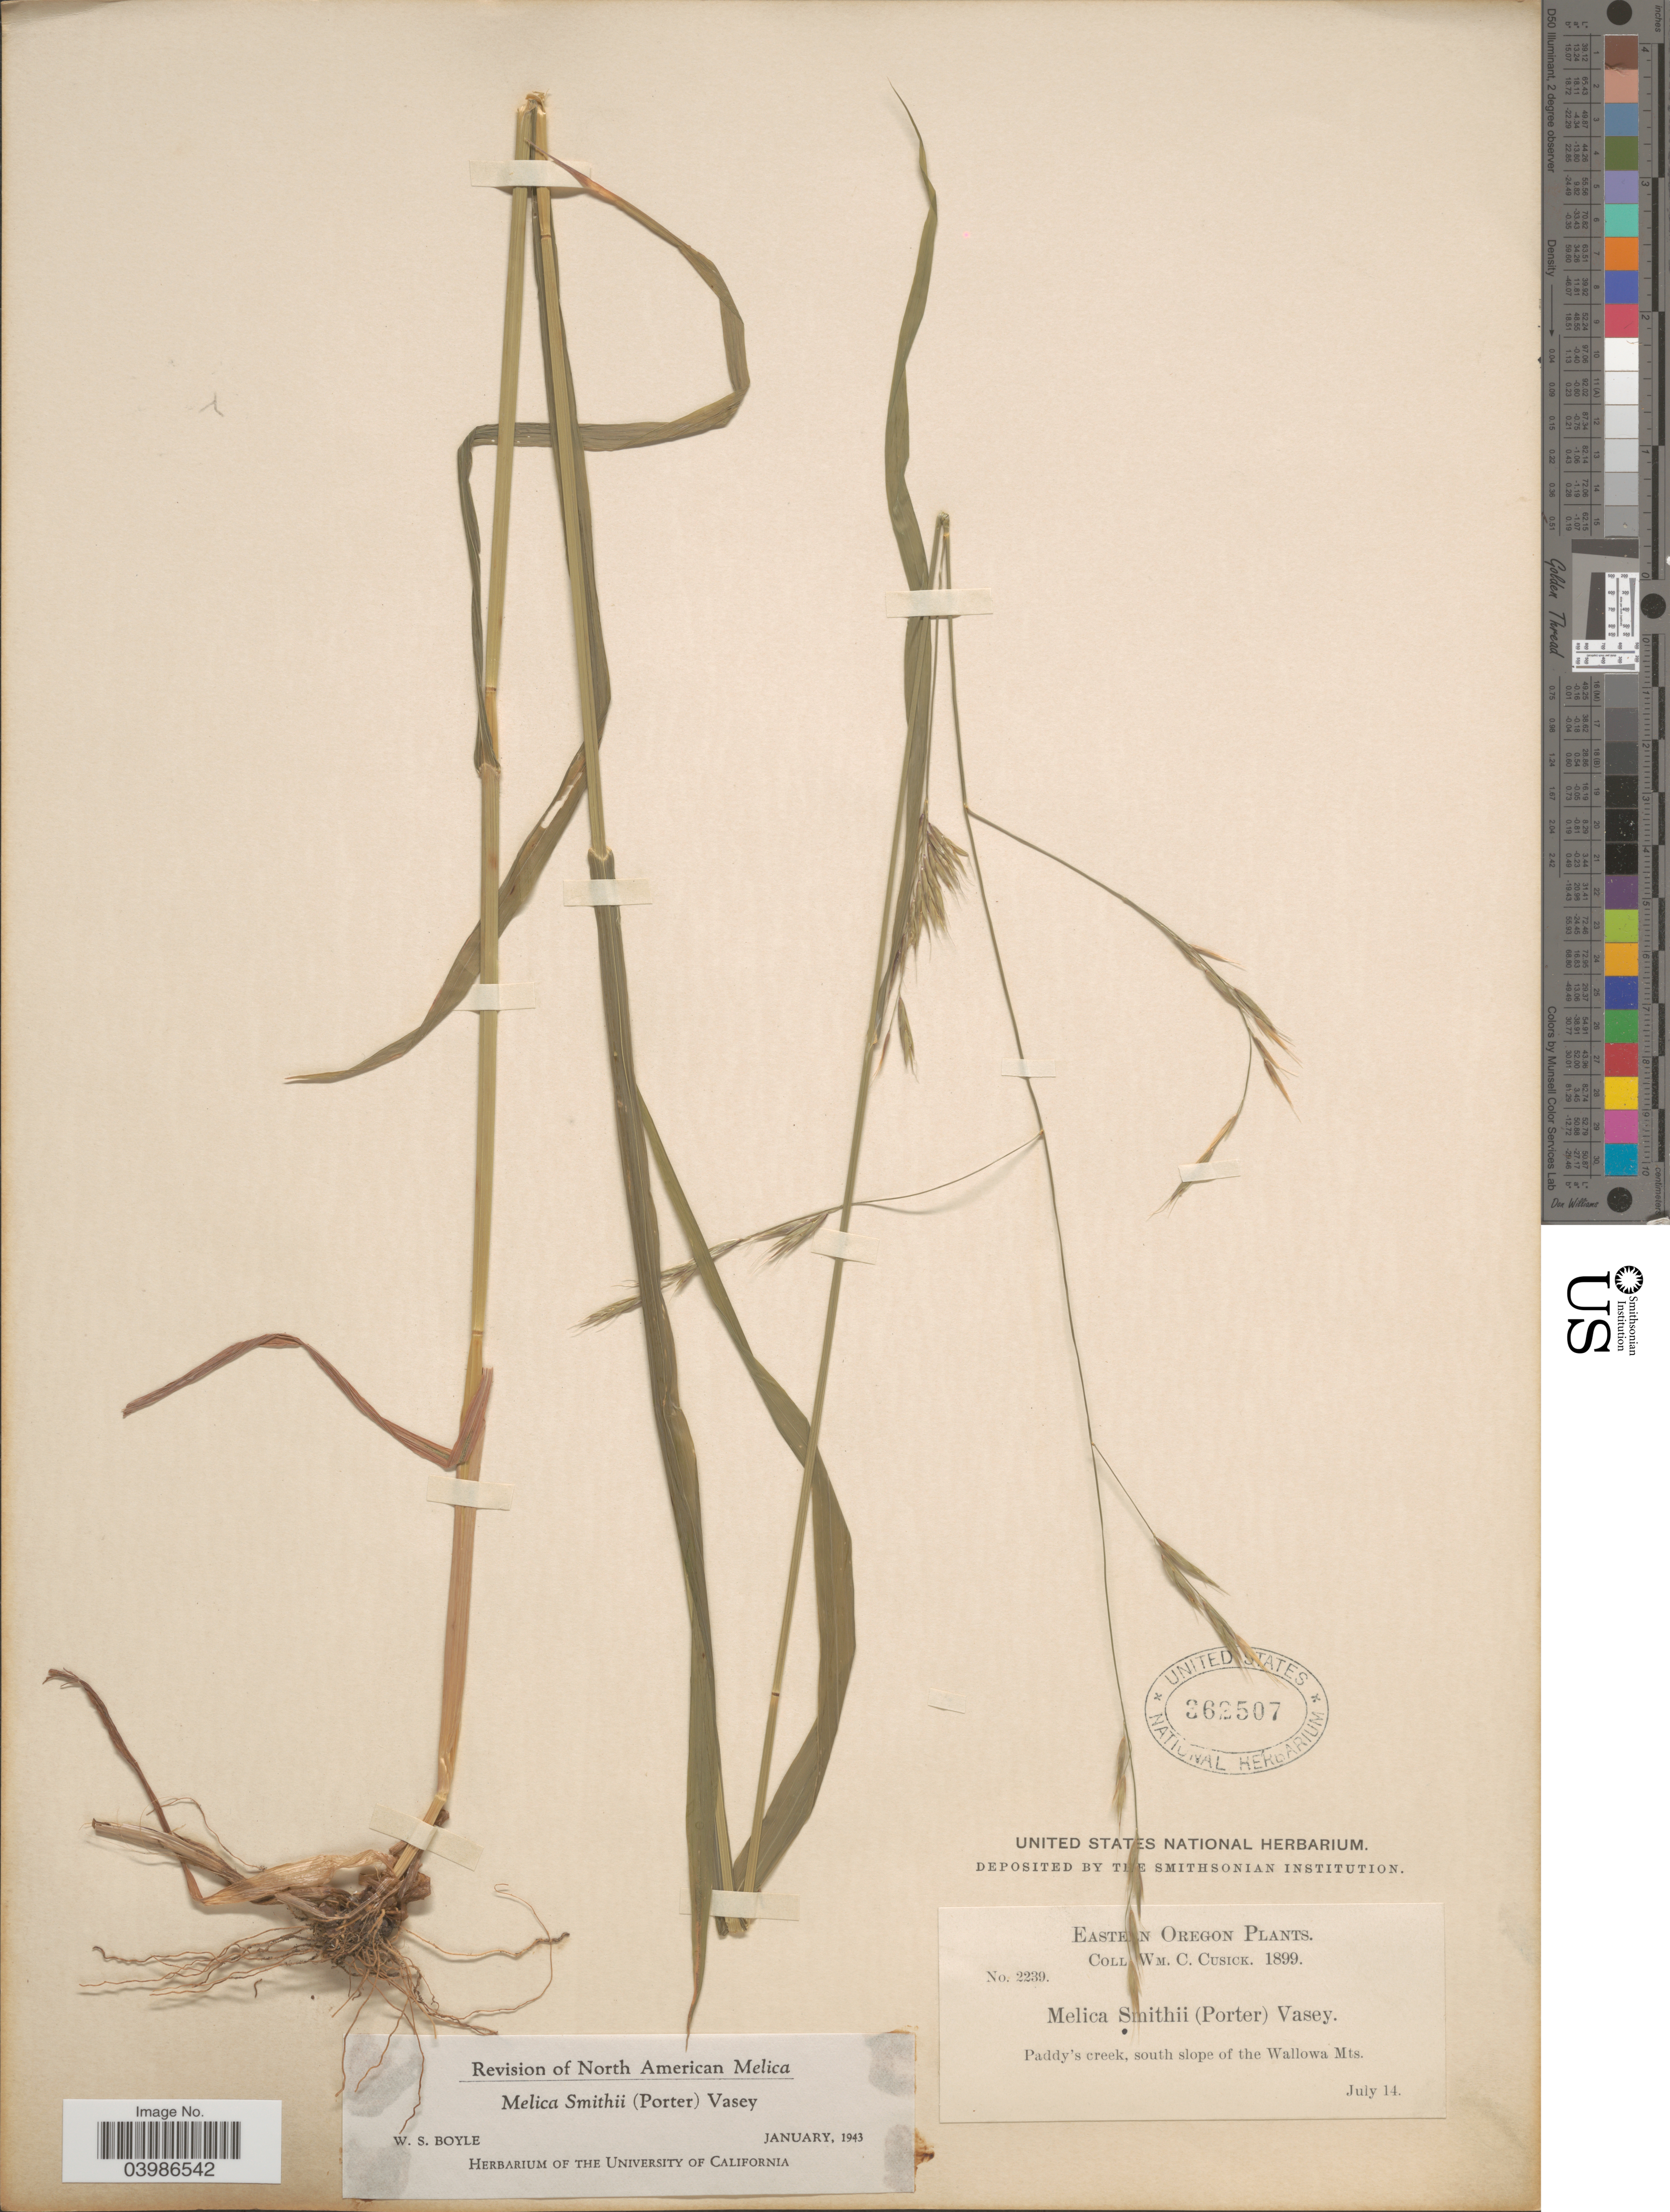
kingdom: Plantae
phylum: Tracheophyta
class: Liliopsida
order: Poales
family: Poaceae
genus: Melica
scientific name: Melica smithii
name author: (Porter ex A. Gray) Vasey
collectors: W. C. Cusick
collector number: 2239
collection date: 1899-07-14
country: United States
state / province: Oregon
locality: Easterttn Oregon. Paddy's creek, south slope of the Wallowa Mts.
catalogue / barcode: US 362507